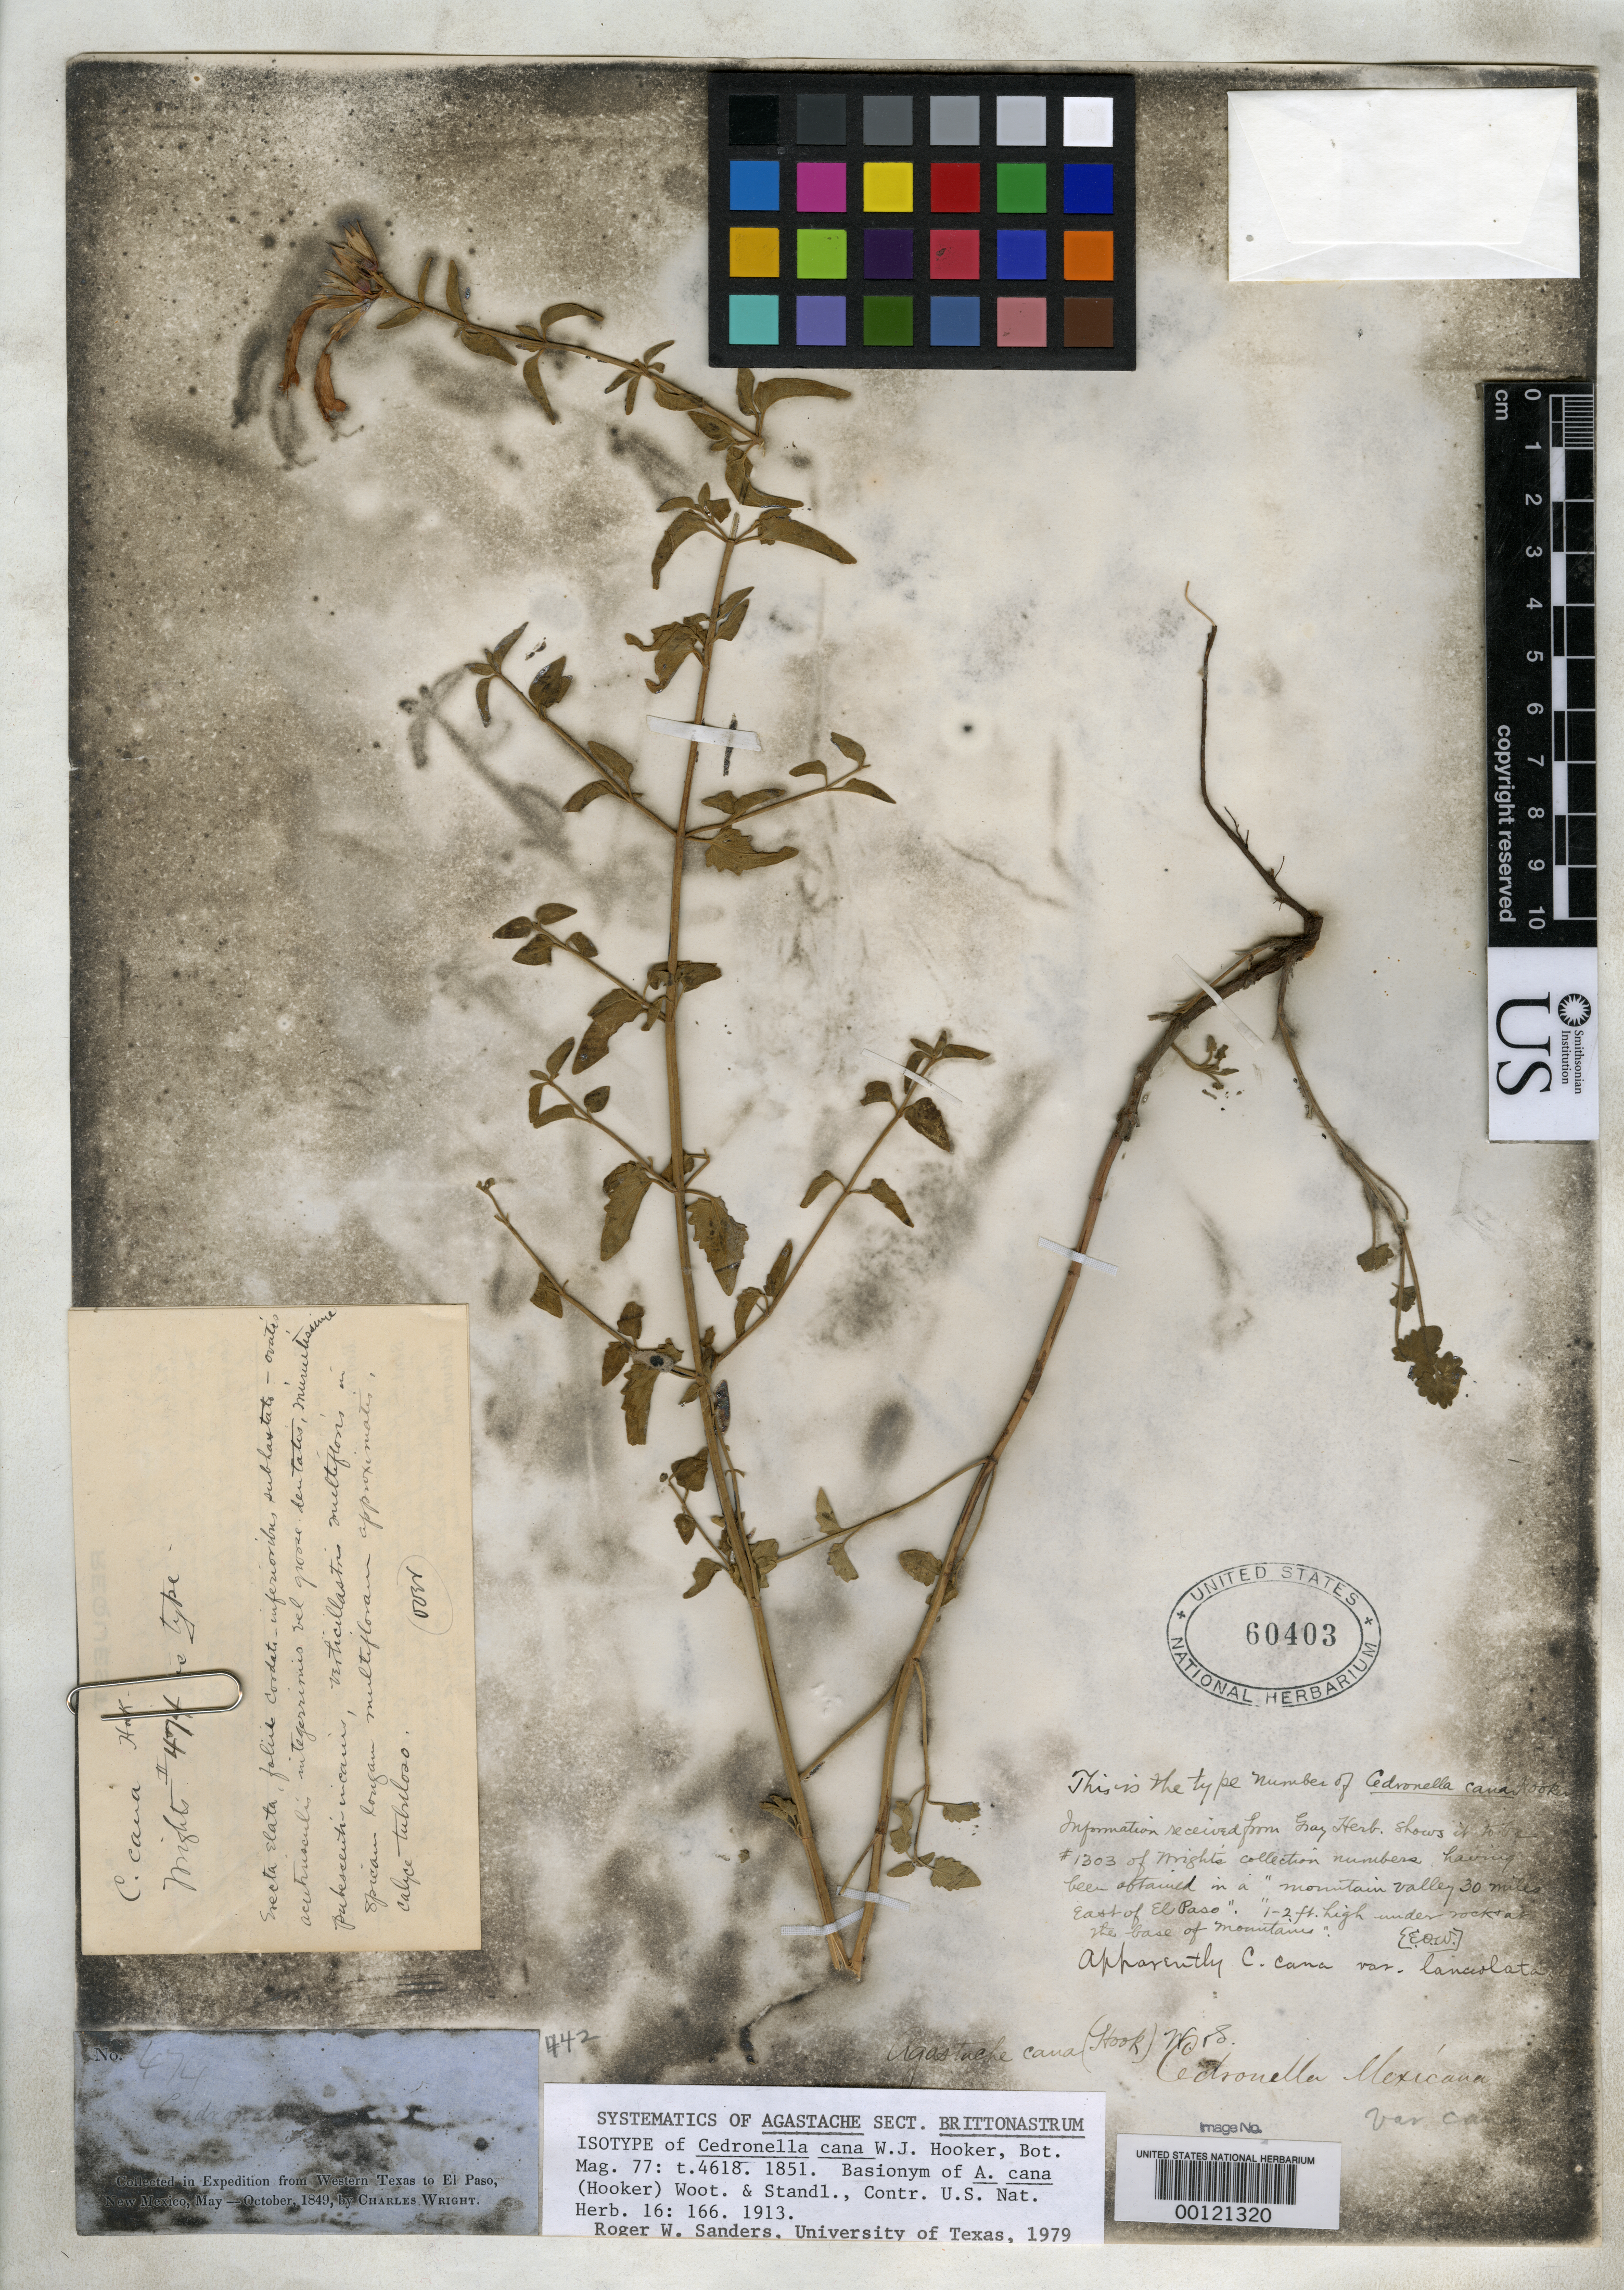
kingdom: Plantae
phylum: Tracheophyta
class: Magnoliopsida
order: Lamiales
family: Lamiaceae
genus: Cedronella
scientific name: Cedronella cana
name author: Hook.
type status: Isotype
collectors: C. Wright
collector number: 474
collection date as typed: Oct 1849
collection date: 1849-10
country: United States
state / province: New Mexico / Texas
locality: Western Texas to El Pasco.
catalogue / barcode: US 60403